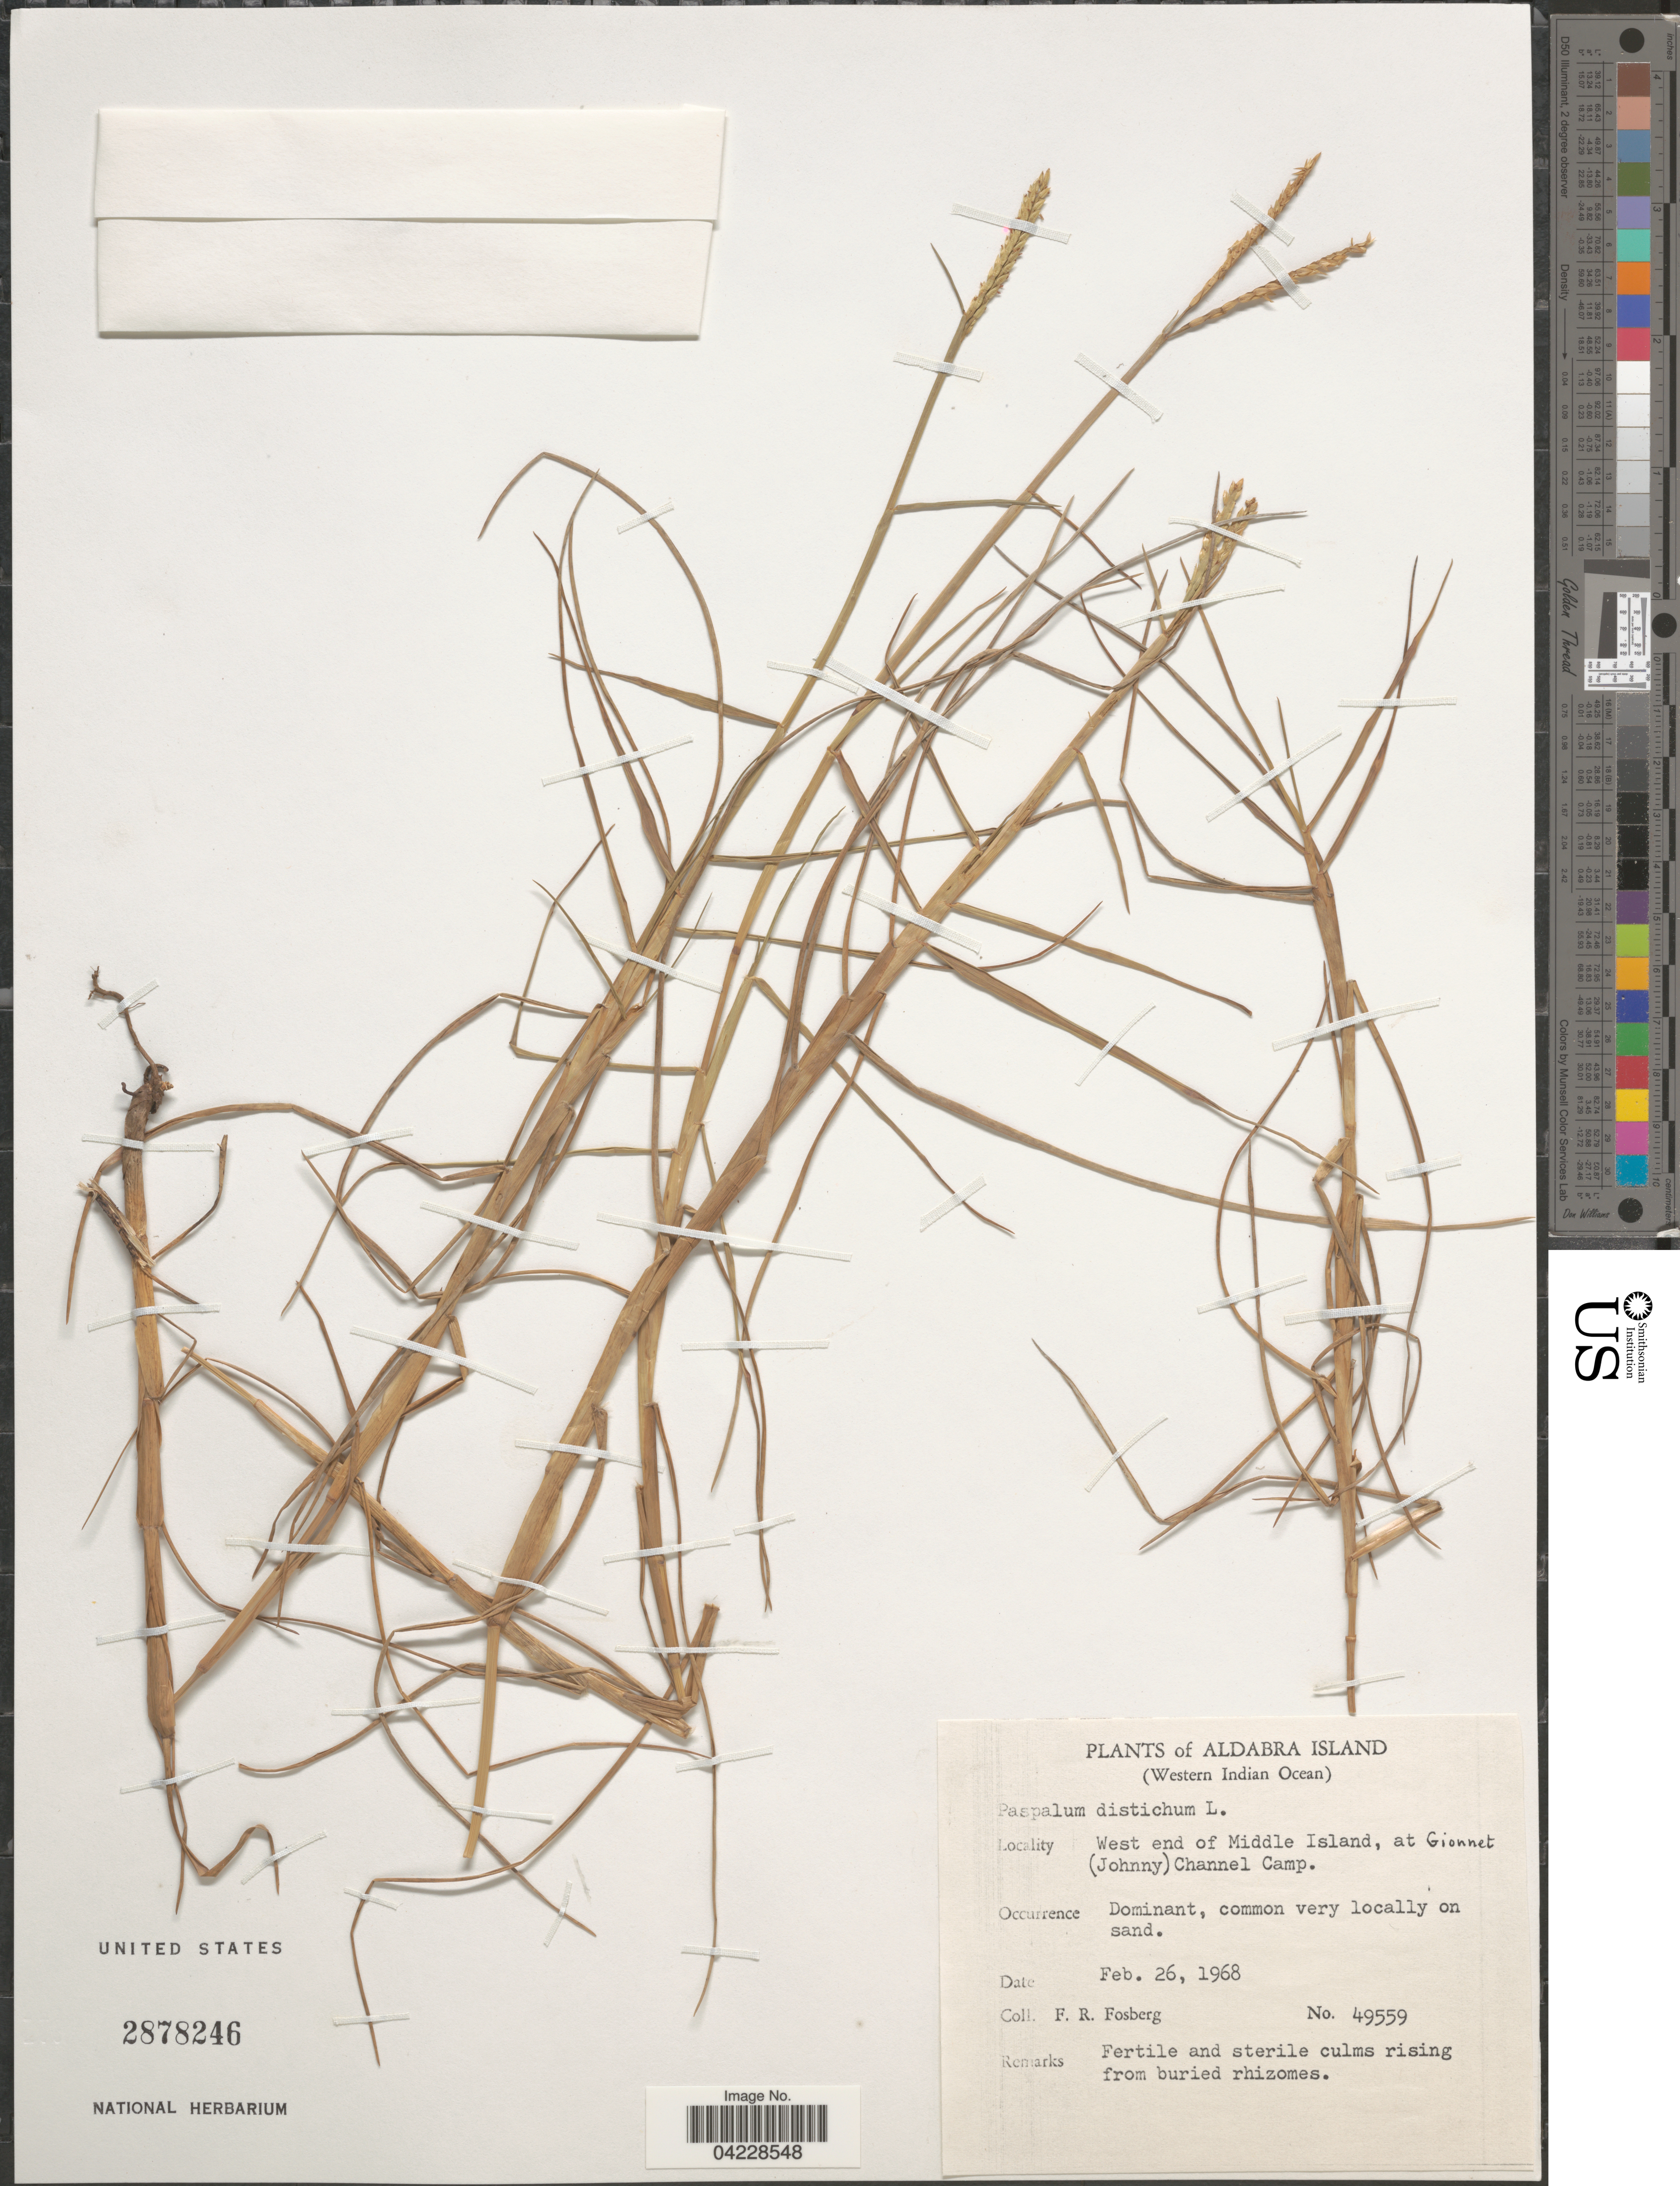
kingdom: Plantae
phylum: Tracheophyta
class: Liliopsida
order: Poales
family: Poaceae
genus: Paspalum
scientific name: Paspalum distichum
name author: L.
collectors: F. R. Fosberg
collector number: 49559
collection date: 1968-02-26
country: Seychelles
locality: Aldabra Island (Western Indian Ocean). West end of Middle Island, at Gionnet (Johnny) Channel Camp.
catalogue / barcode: US 2878246